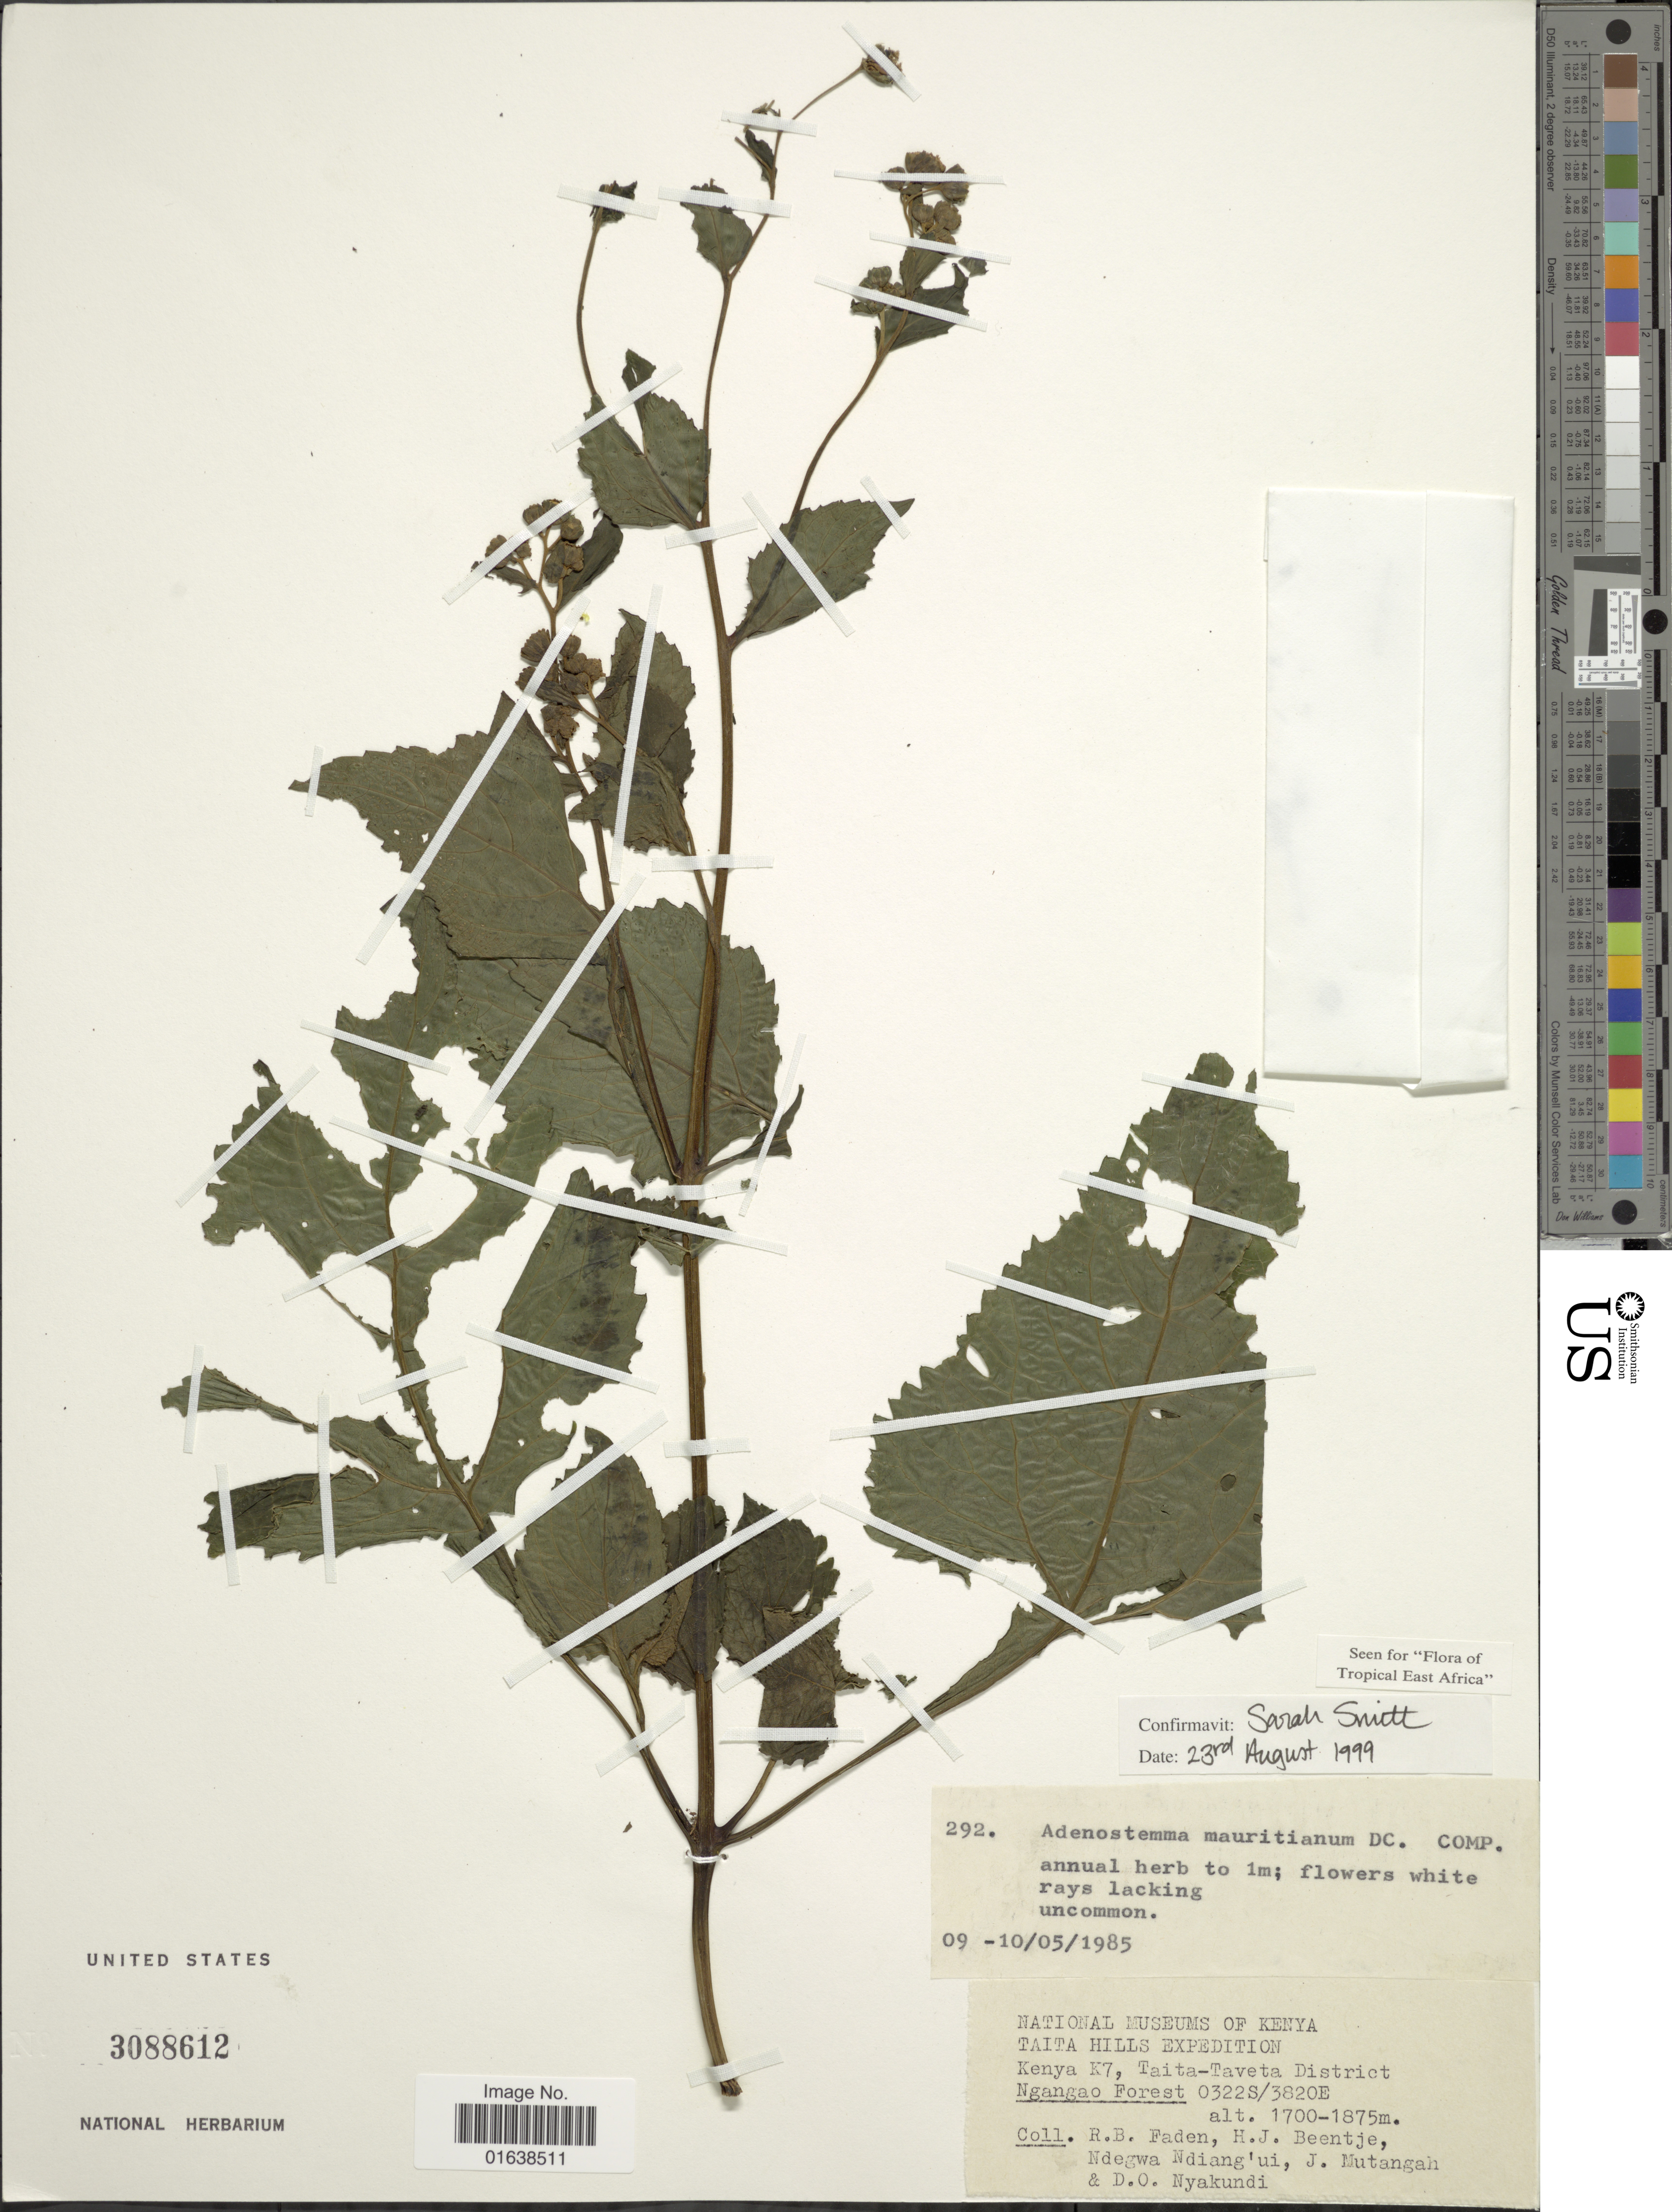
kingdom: Plantae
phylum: Tracheophyta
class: Magnoliopsida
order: Asterales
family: Asteraceae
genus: Adenostemma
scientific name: Adenostemma mauritianum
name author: DC.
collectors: R. B. Faden, H. J. Beentje, Ndegwa Ndiang'ui, J. Mutangah & D. Nyakundi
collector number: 292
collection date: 1985-05-09/1985-05-10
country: Kenya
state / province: Taita Taveta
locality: Kenya K7, Taita-Taveta District. Ngangao Forest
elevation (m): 1700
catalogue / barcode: US 3088612